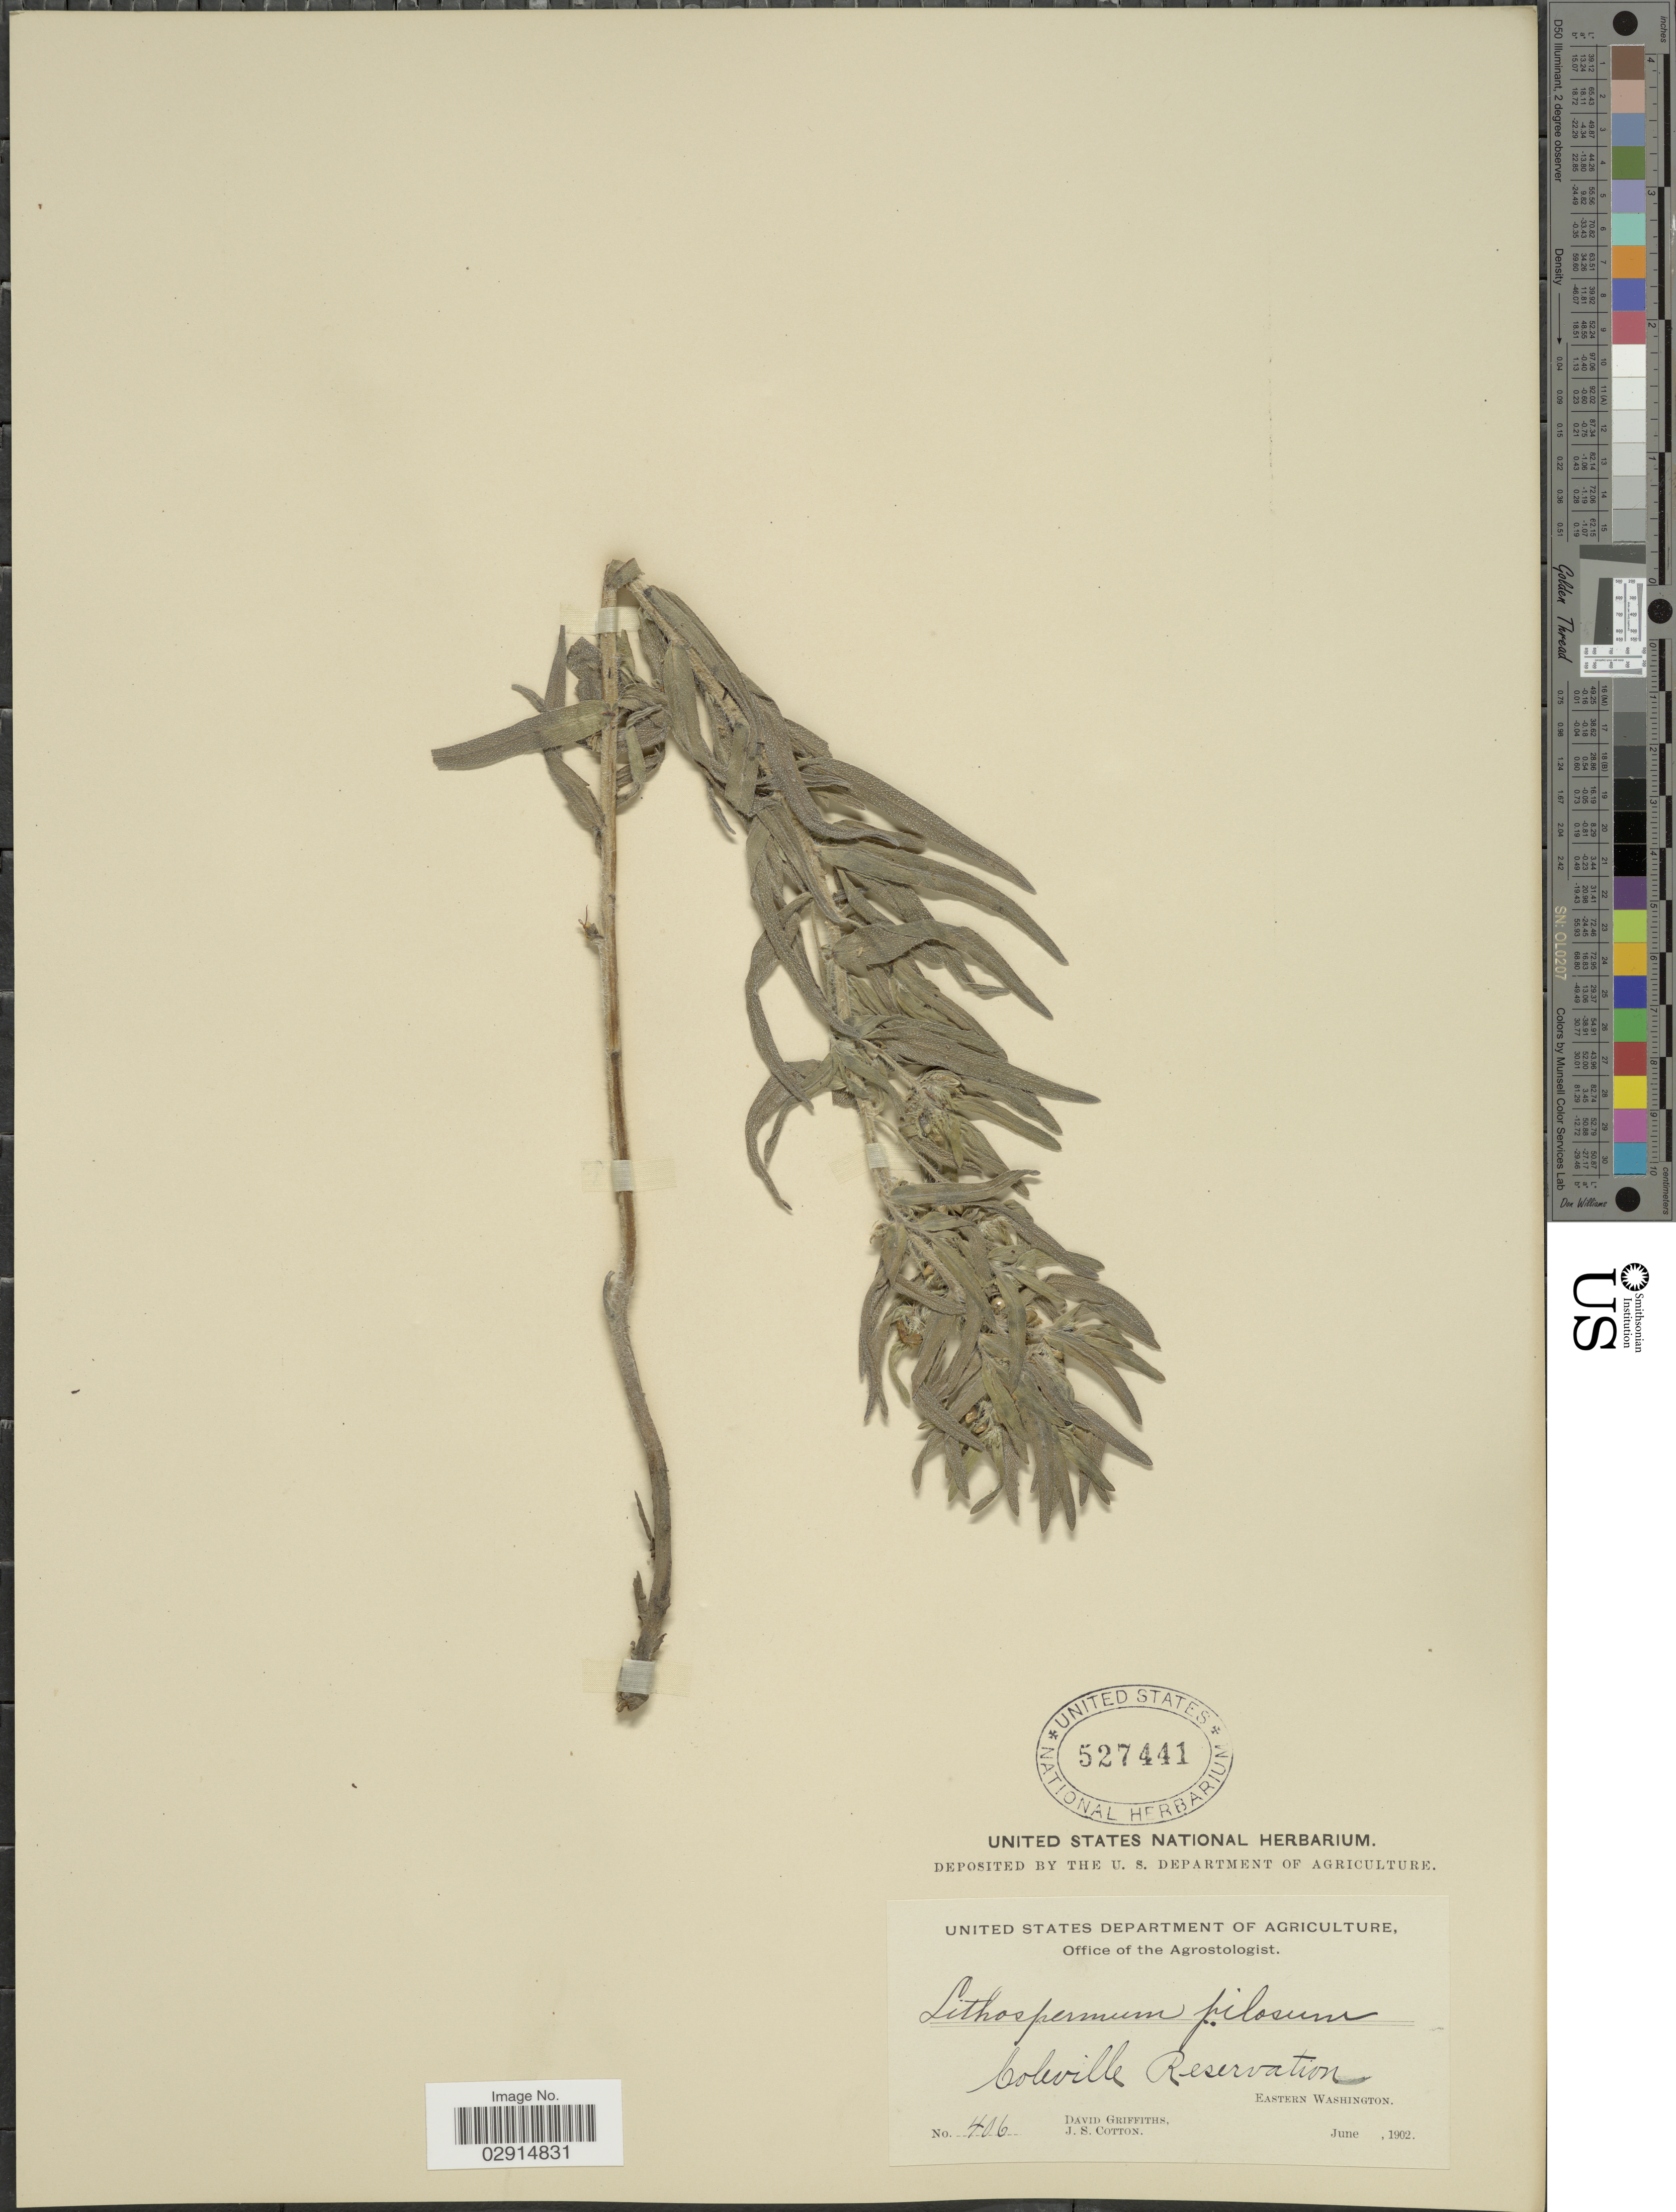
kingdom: Plantae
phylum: Tracheophyta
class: Magnoliopsida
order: Boraginales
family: Boraginaceae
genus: Lithospermum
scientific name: Lithospermum ruderale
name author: Douglas ex Lehm.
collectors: D. Griffiths & J. S. Cotton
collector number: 406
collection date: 1902-06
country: United States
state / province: Washington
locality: Coleville Reservation, Eastern Washington.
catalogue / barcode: US 527441